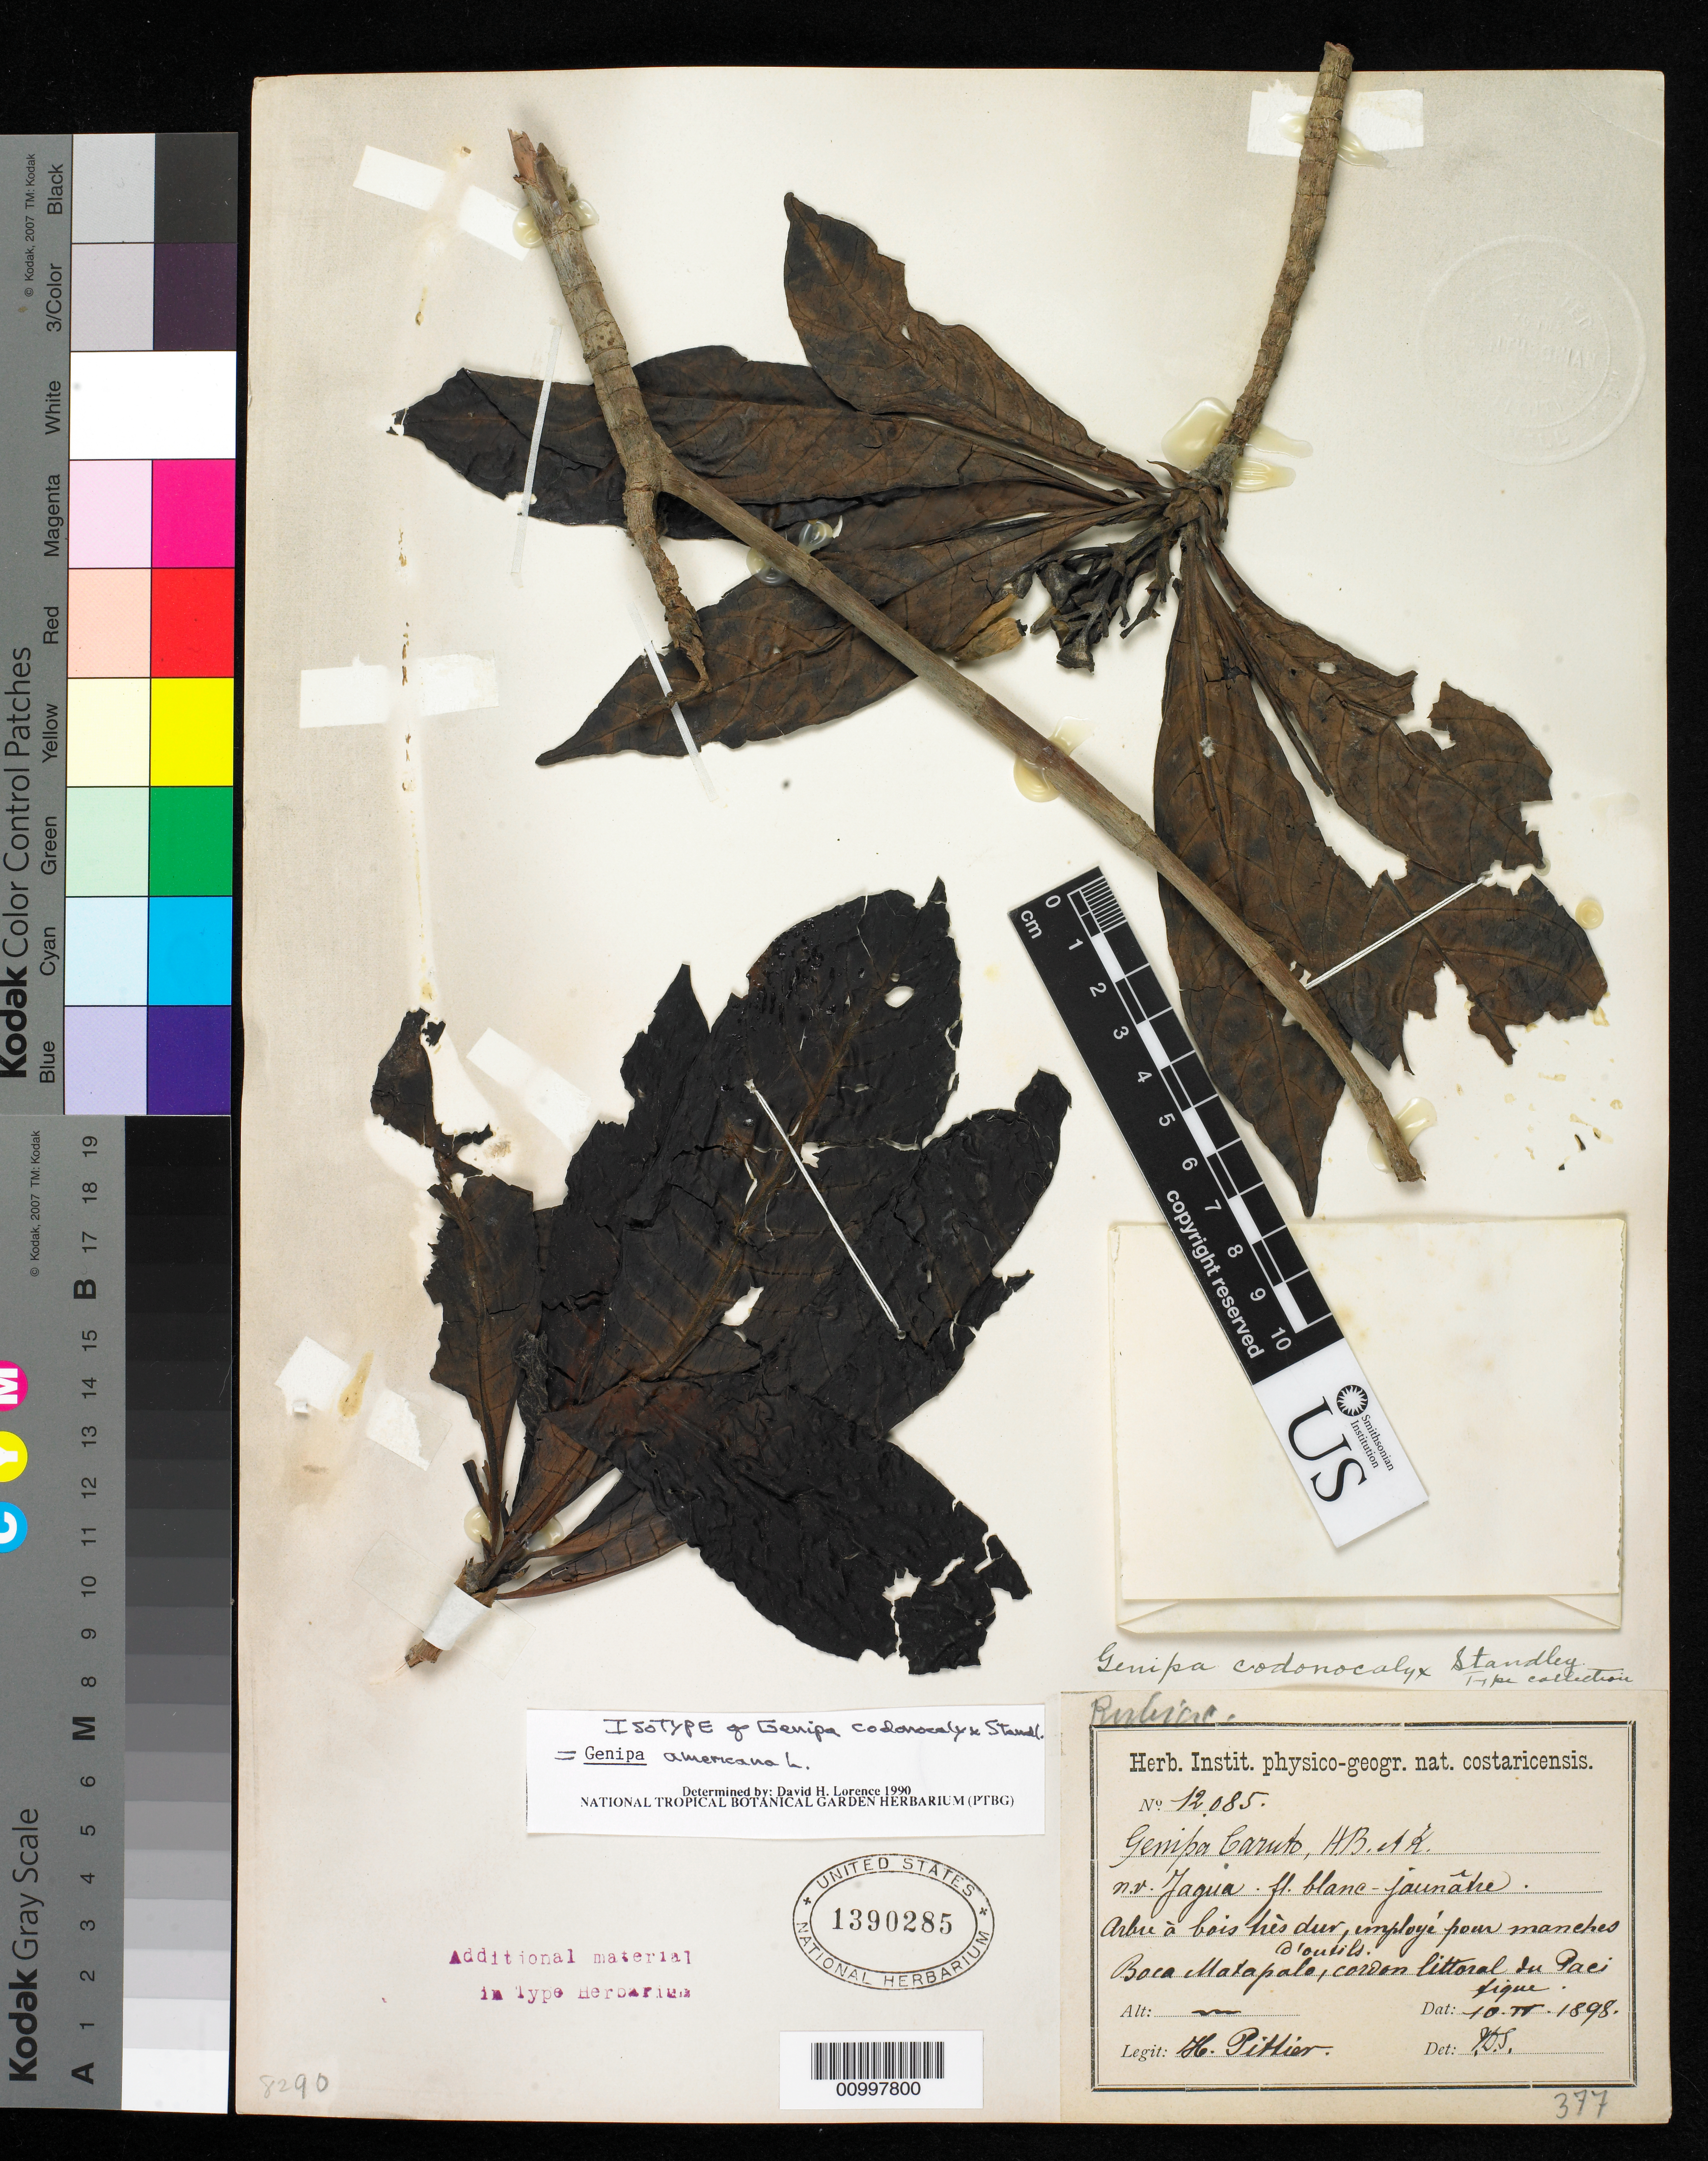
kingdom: Plantae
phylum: Tracheophyta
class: Magnoliopsida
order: Gentianales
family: Rubiaceae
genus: Genipa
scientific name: Genipa codonocalyx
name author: Standl.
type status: Isotype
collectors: H. F. Pittier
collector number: Inst. Costa Rica 12085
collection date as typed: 10 Apr 1898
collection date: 1898-04-10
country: Costa Rica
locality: Near Boca Matapalo.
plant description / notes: Specimen ex John Donnell Smith herbarium.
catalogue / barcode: US 1390285